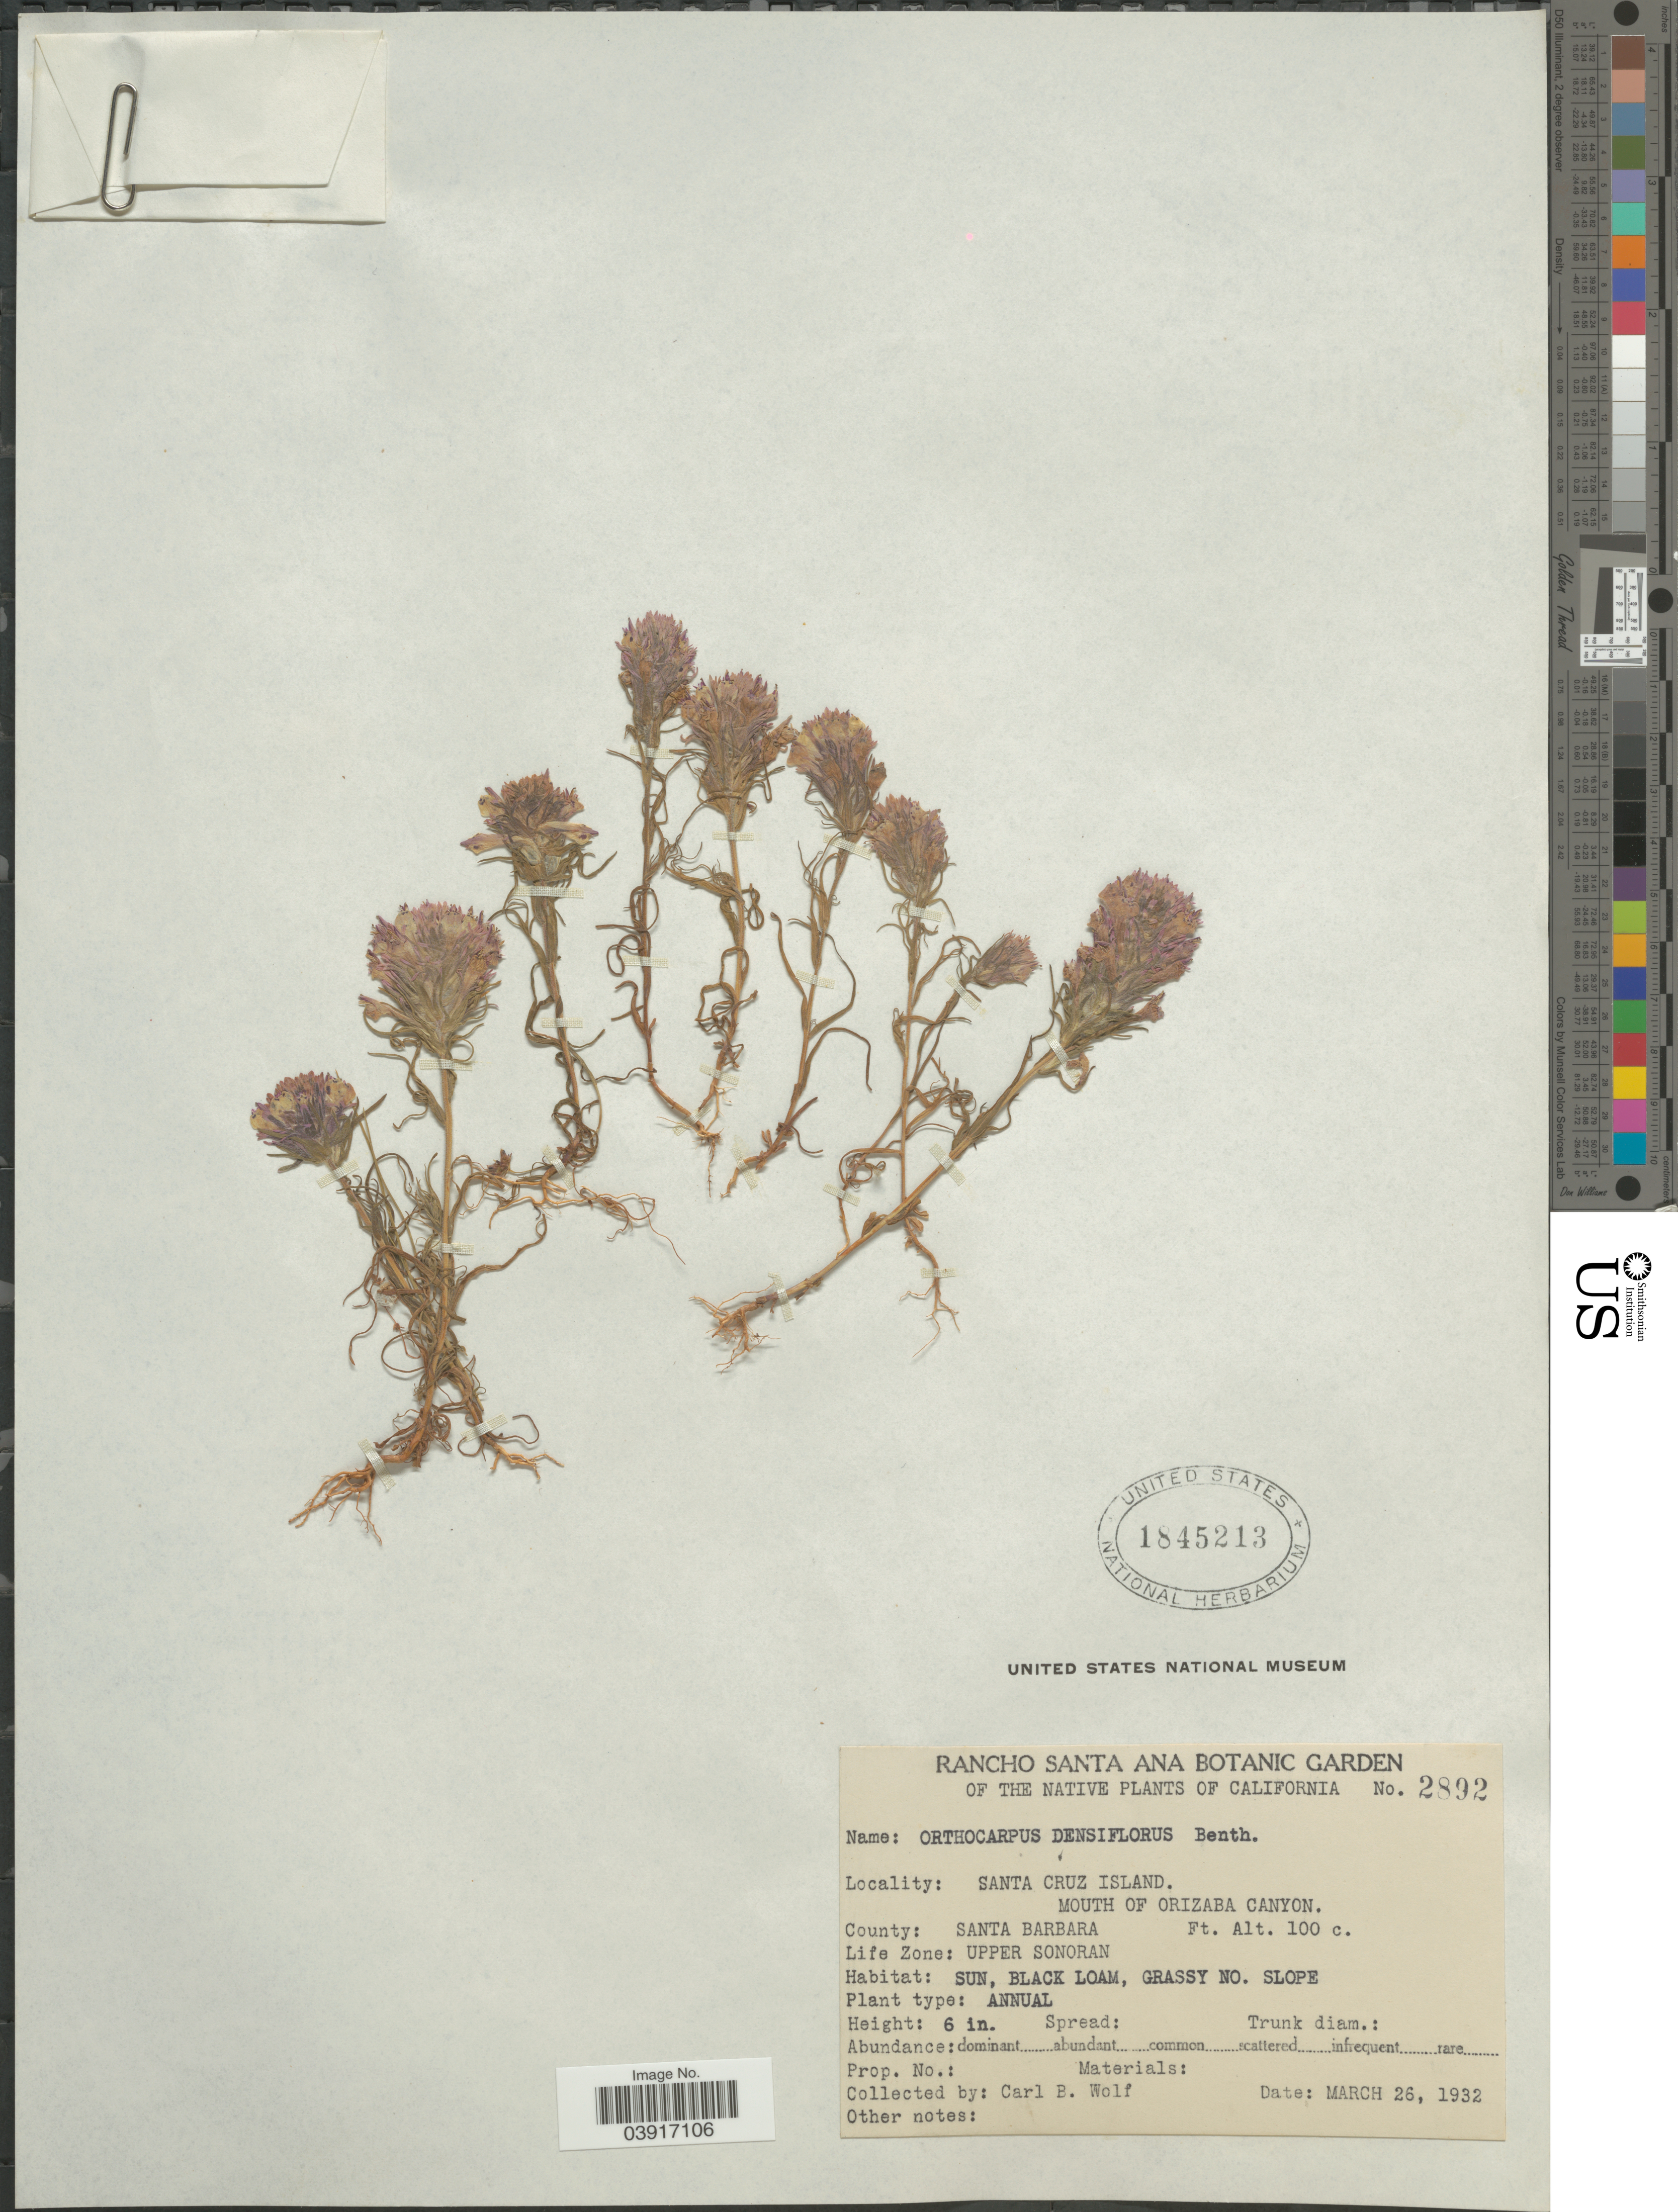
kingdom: Plantae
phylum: Tracheophyta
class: Magnoliopsida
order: Lamiales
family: Orobanchaceae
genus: Orthocarpus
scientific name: Orthocarpus densiflorus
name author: Benth.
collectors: C. B. Wolf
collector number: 2892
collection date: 1932-03-26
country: United States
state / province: California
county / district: Santa Barbara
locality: Santa Cruz Island. Mouth of Orizaba Canyon. County: Santa Barbara. Life Zone: Upper Sonoran.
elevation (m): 30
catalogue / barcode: US 1845213